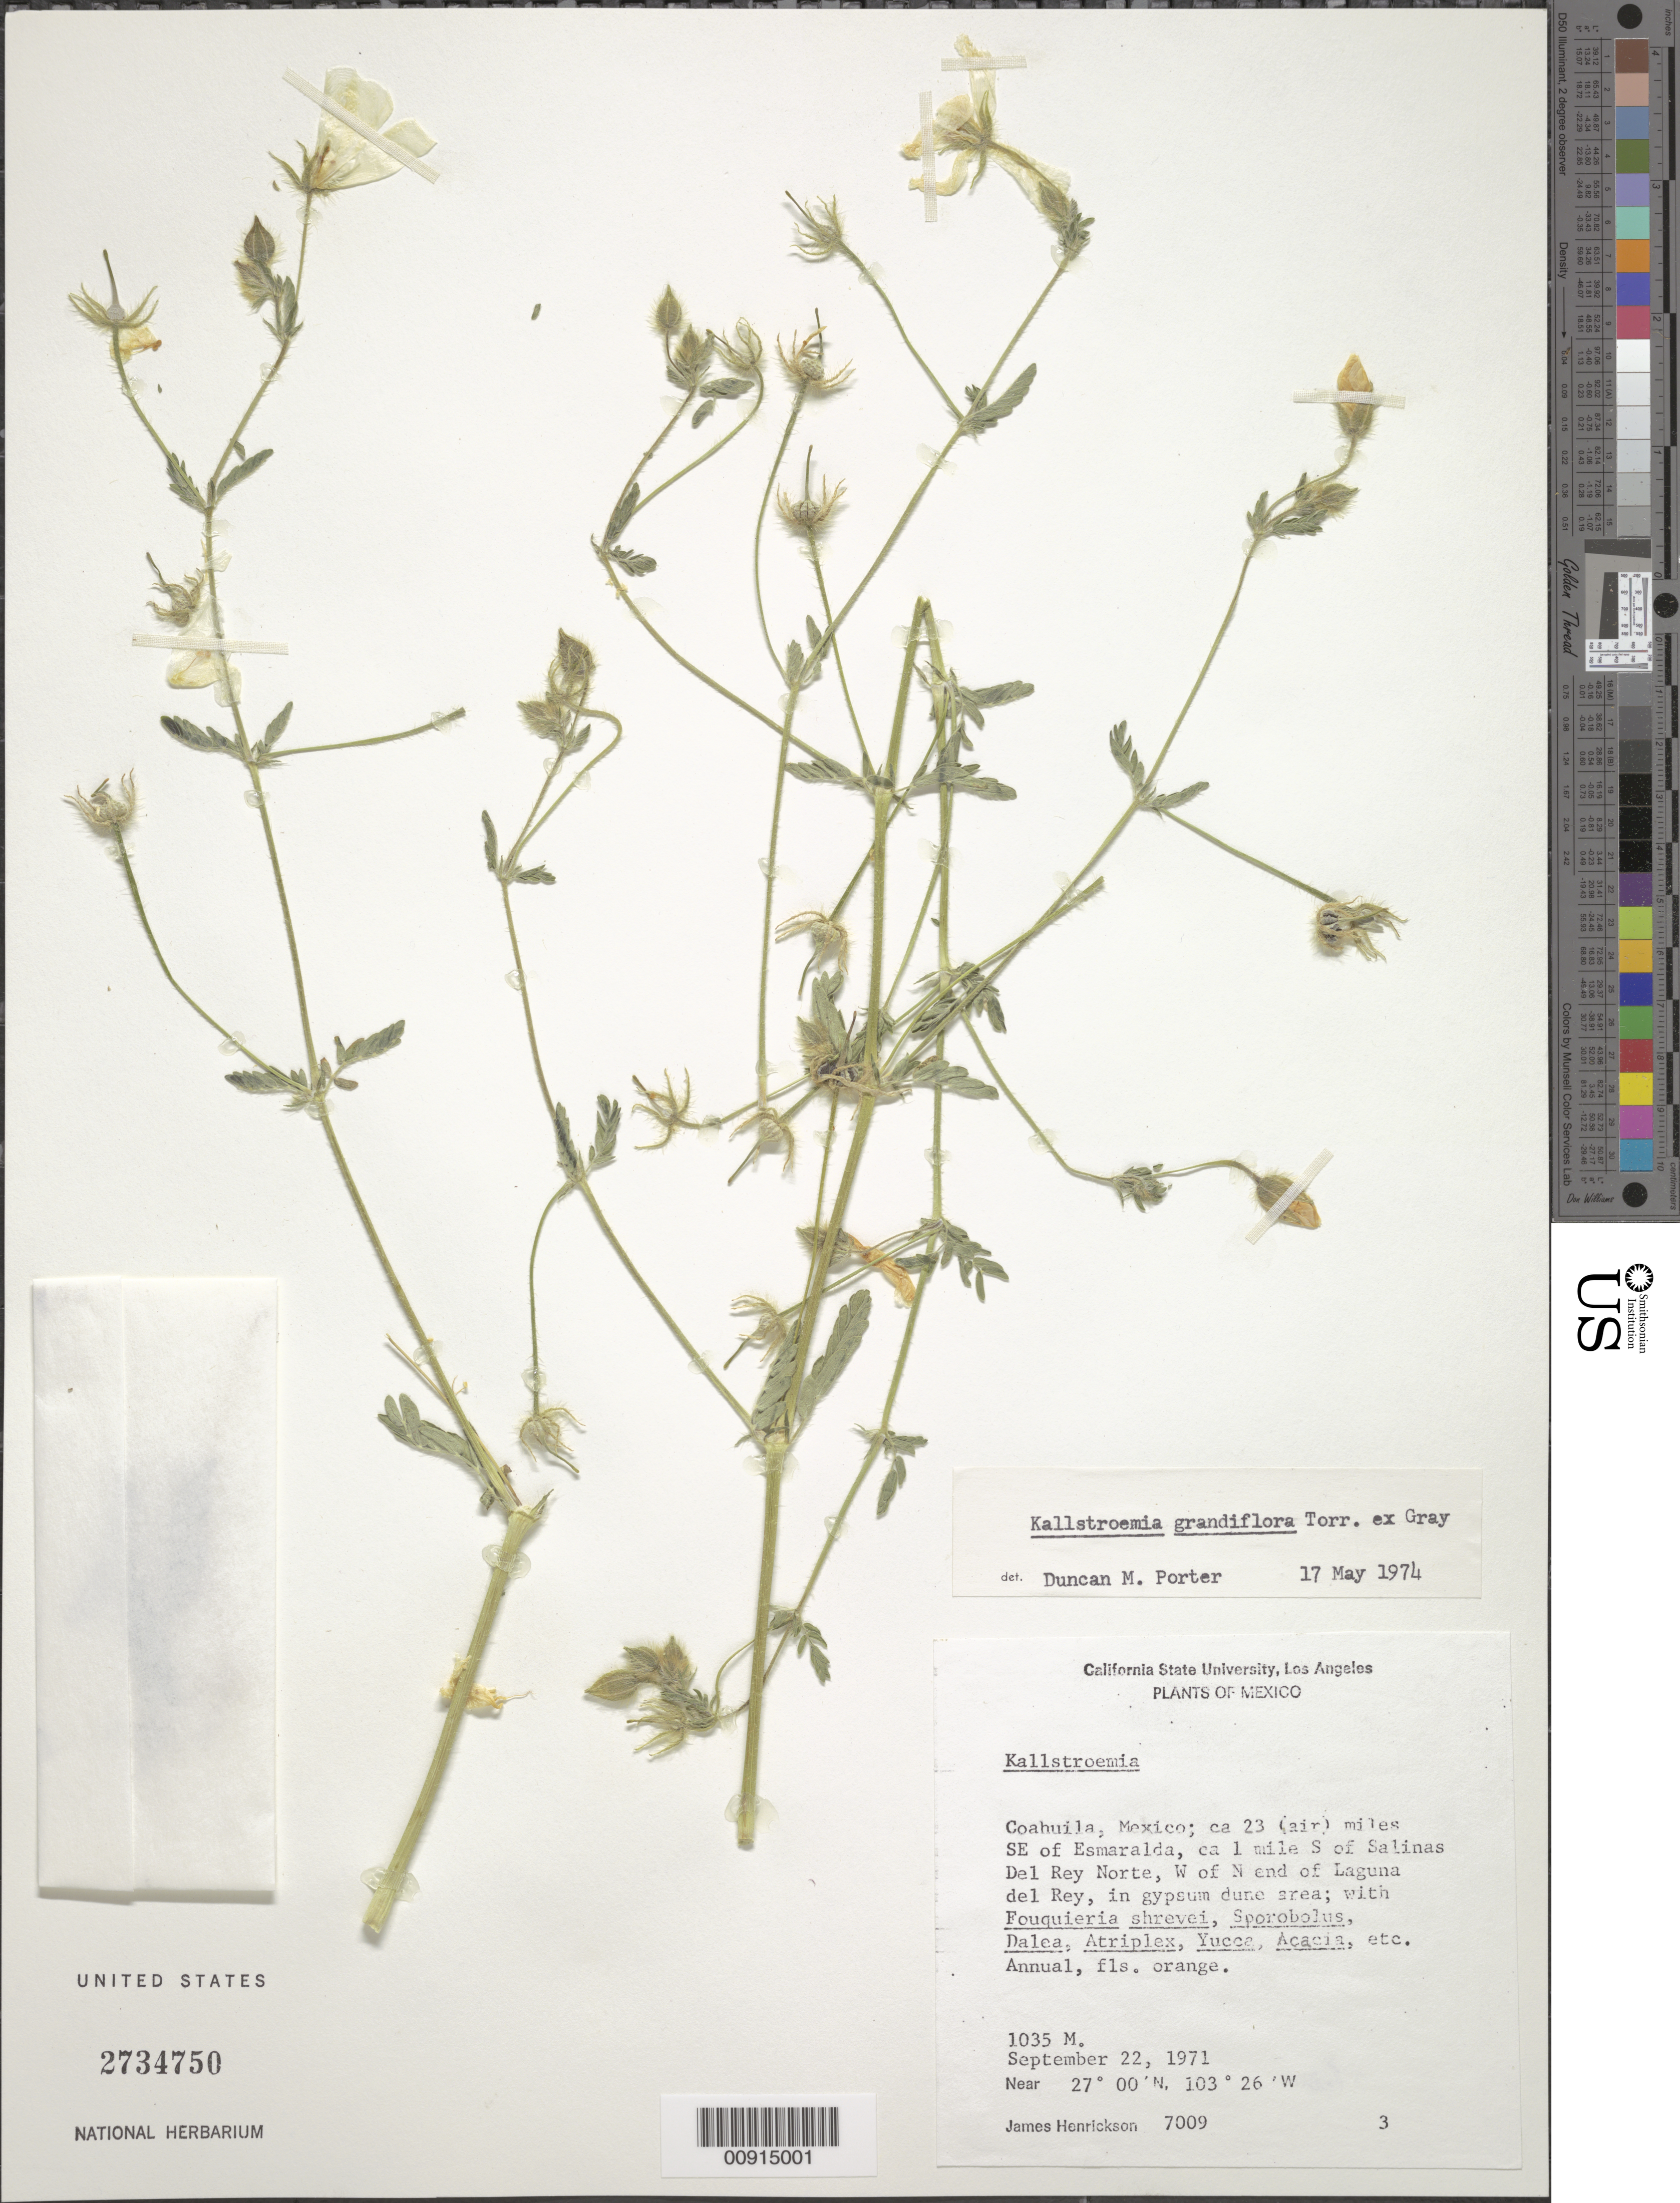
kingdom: Plantae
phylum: Tracheophyta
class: Magnoliopsida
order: Zygophyllales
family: Zygophyllaceae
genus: Kallstroemia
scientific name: Kallstroemia grandiflora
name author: Torr. ex A. Gray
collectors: J. Henrickson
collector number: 7009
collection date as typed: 22 Sep 1971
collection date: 1971-09-22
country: Mexico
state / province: Coahuila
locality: Coahuila: ca. 23 (air) miles SE of Esmeralda, ca. 1 mile S of Salinas del Rey Norte, W of N end of Laguna del rey.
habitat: In gypsum dune area; with Fouquieria shrevei, Sporobolus, Dalea, Atriplex, Yucca, Acacia, etc.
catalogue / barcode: US 2734750